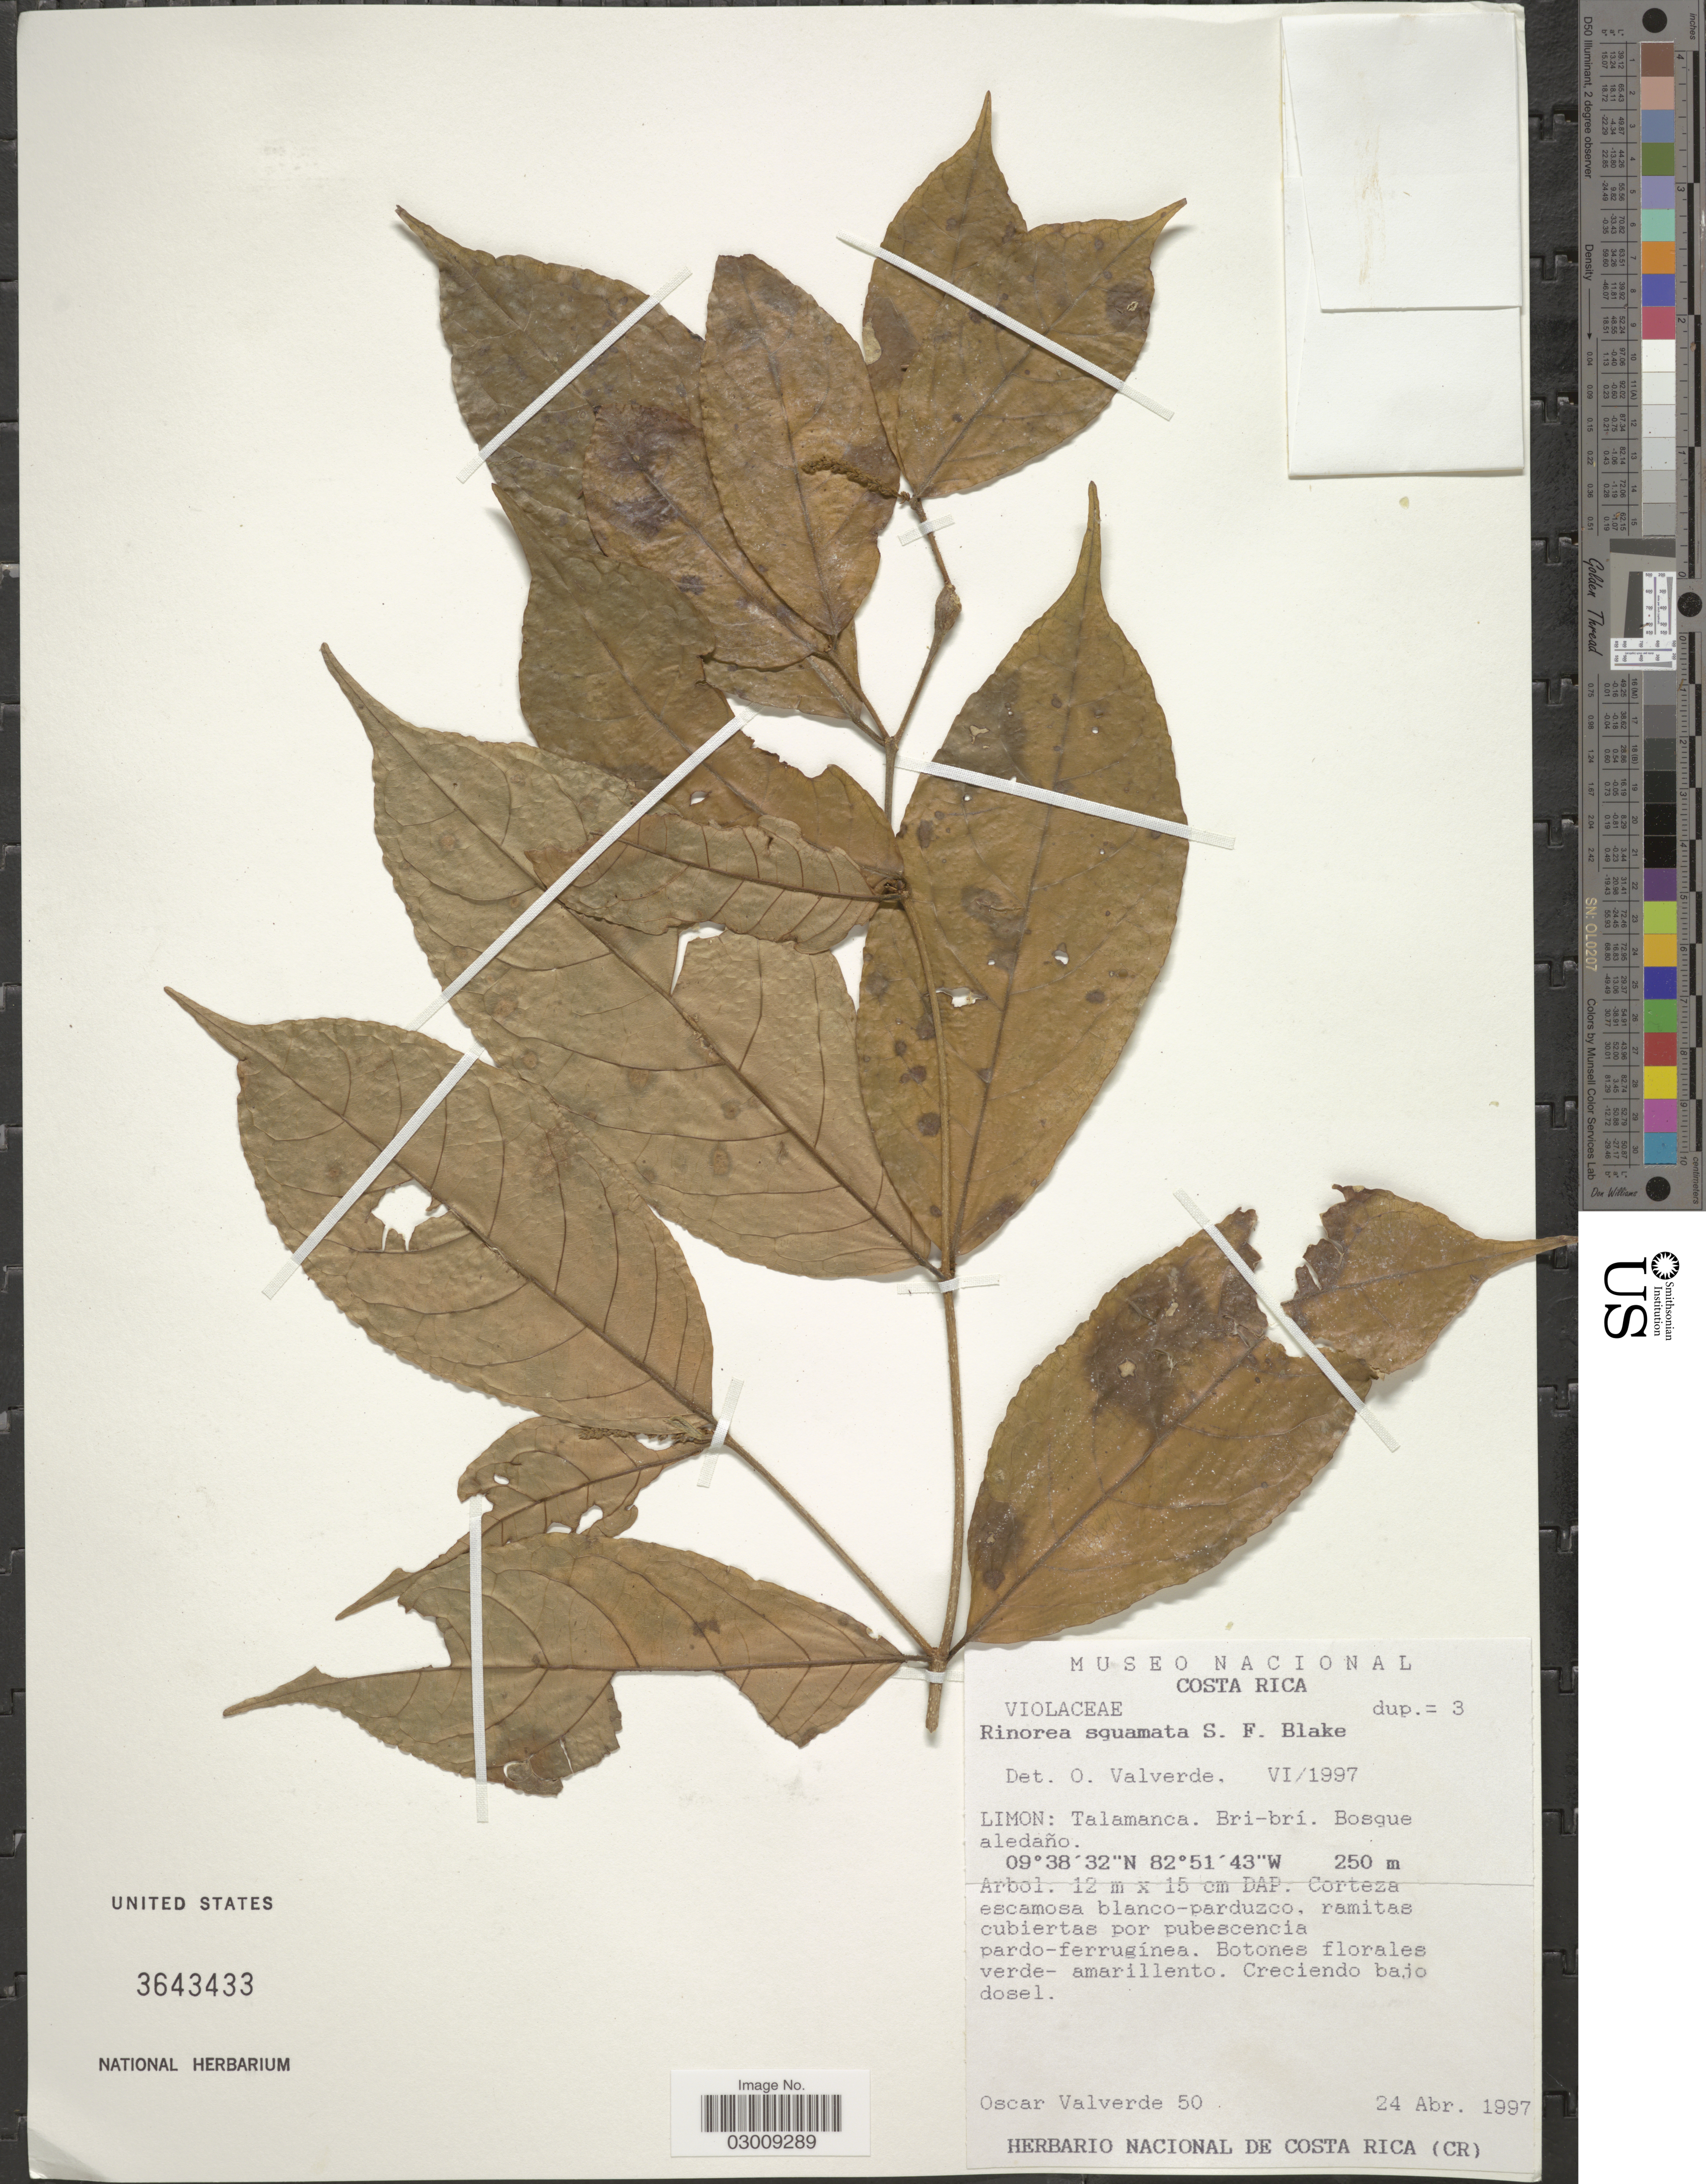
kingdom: Plantae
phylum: Tracheophyta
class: Magnoliopsida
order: Malpighiales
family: Violaceae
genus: Rinorea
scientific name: Rinorea squamata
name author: S.F. Blake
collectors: O. Valverde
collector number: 50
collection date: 1997-04-24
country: Costa Rica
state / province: Limón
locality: Talamanca. Bri-brí.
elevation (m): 250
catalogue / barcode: US 3643433